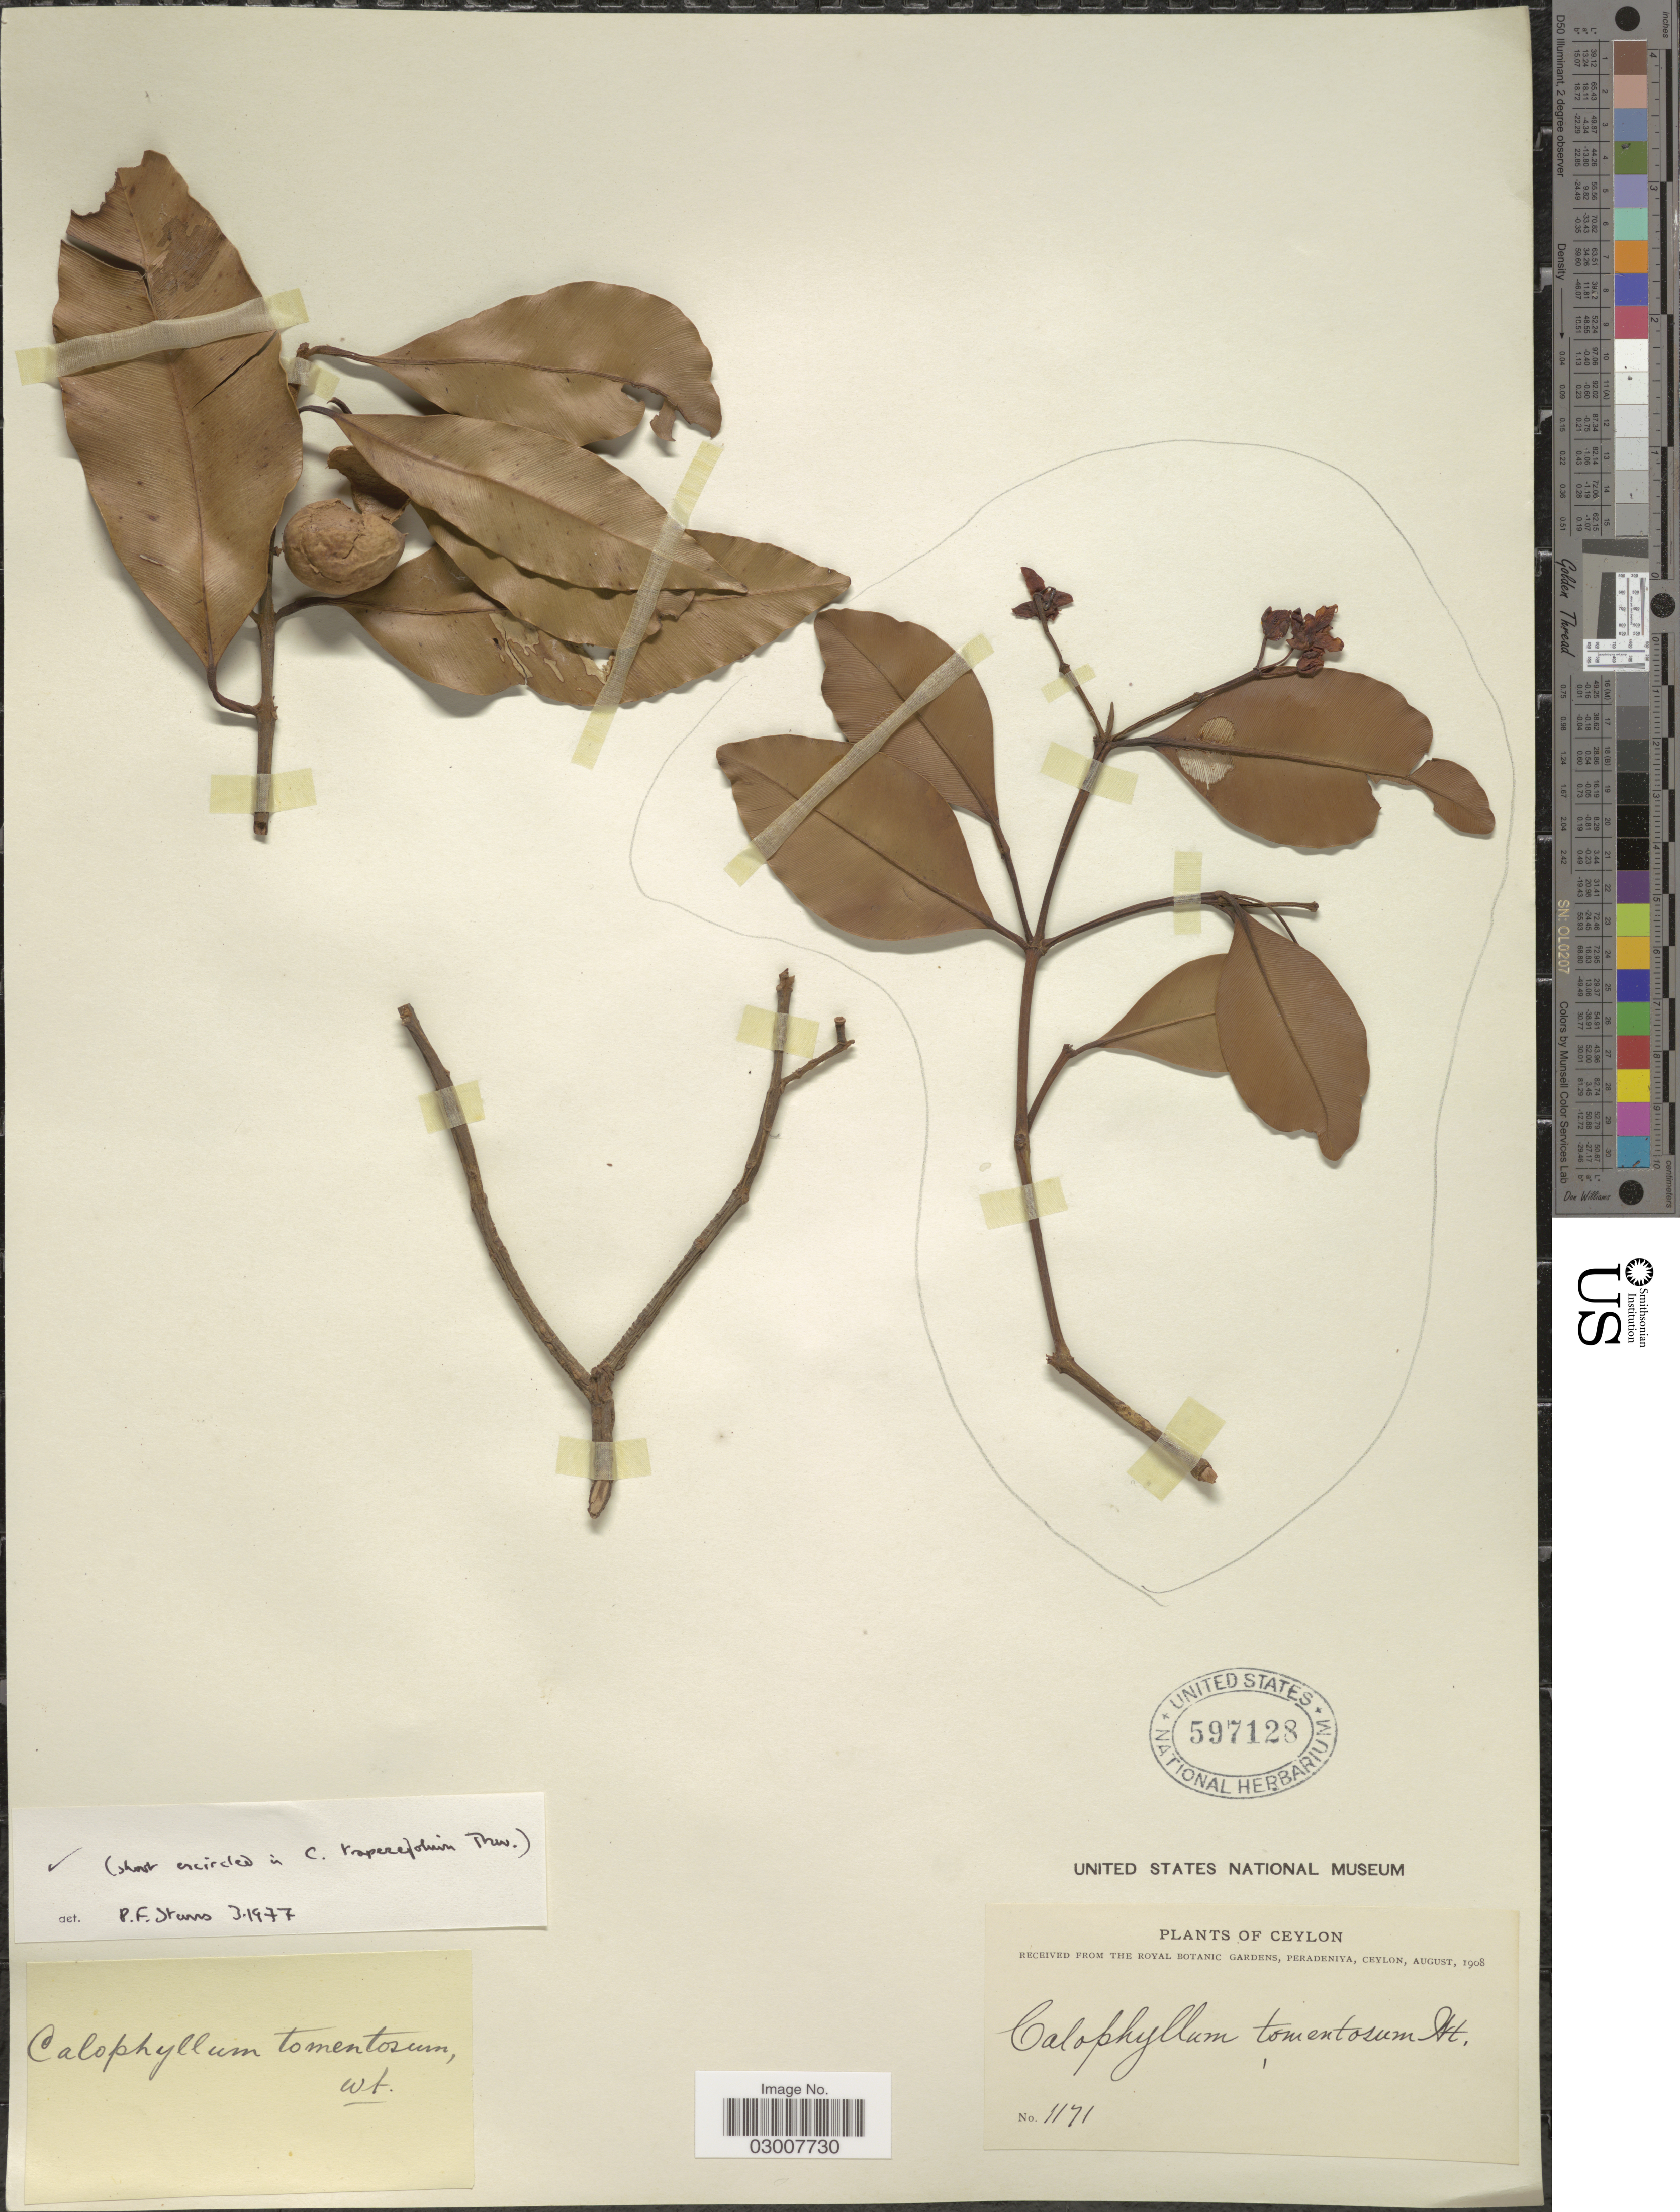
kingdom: Plantae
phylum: Tracheophyta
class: Magnoliopsida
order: Malpighiales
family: Calophyllaceae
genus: Calophyllum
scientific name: Calophyllum tomentosum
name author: Wight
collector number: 1171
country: Sri Lanka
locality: Ceylon.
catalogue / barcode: US 597128